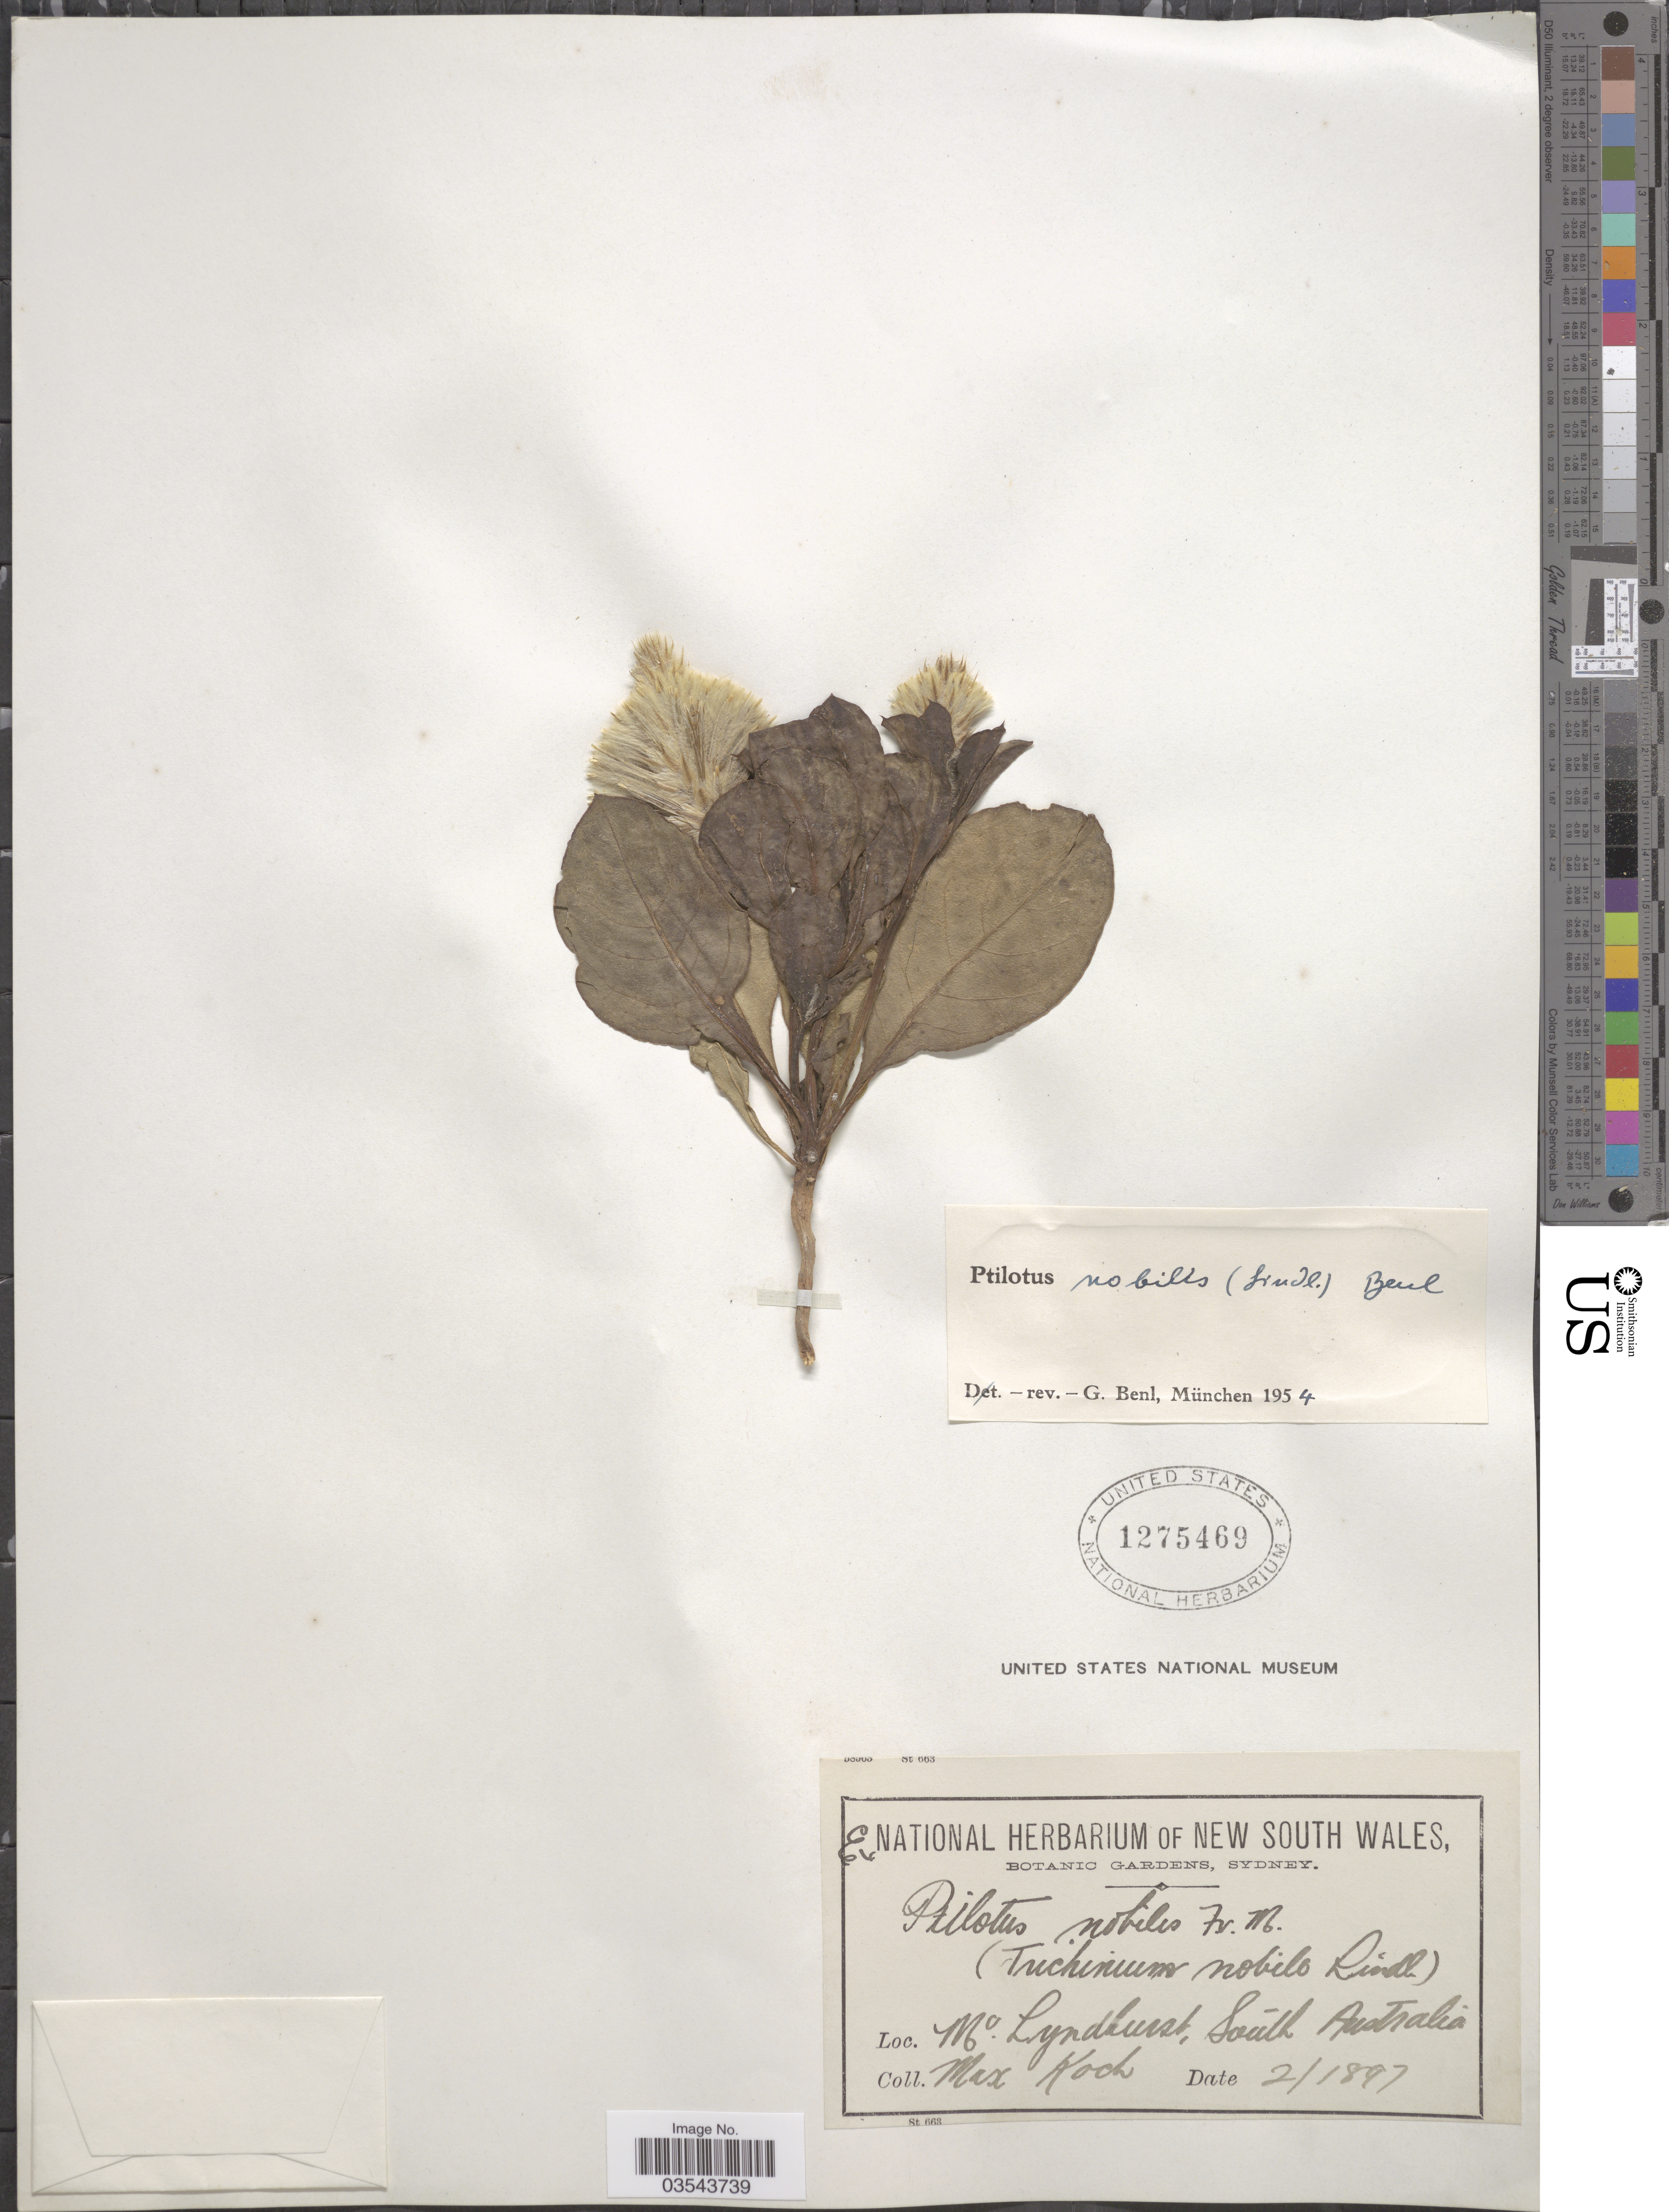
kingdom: Plantae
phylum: Tracheophyta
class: Magnoliopsida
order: Caryophyllales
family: Amaranthaceae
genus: Ptilotus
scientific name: Ptilotus nobilis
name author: F. Muell.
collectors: M. Koch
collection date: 1897-02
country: Australia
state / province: South Australia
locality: Mt. Lyndhurst.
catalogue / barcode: US 1275469